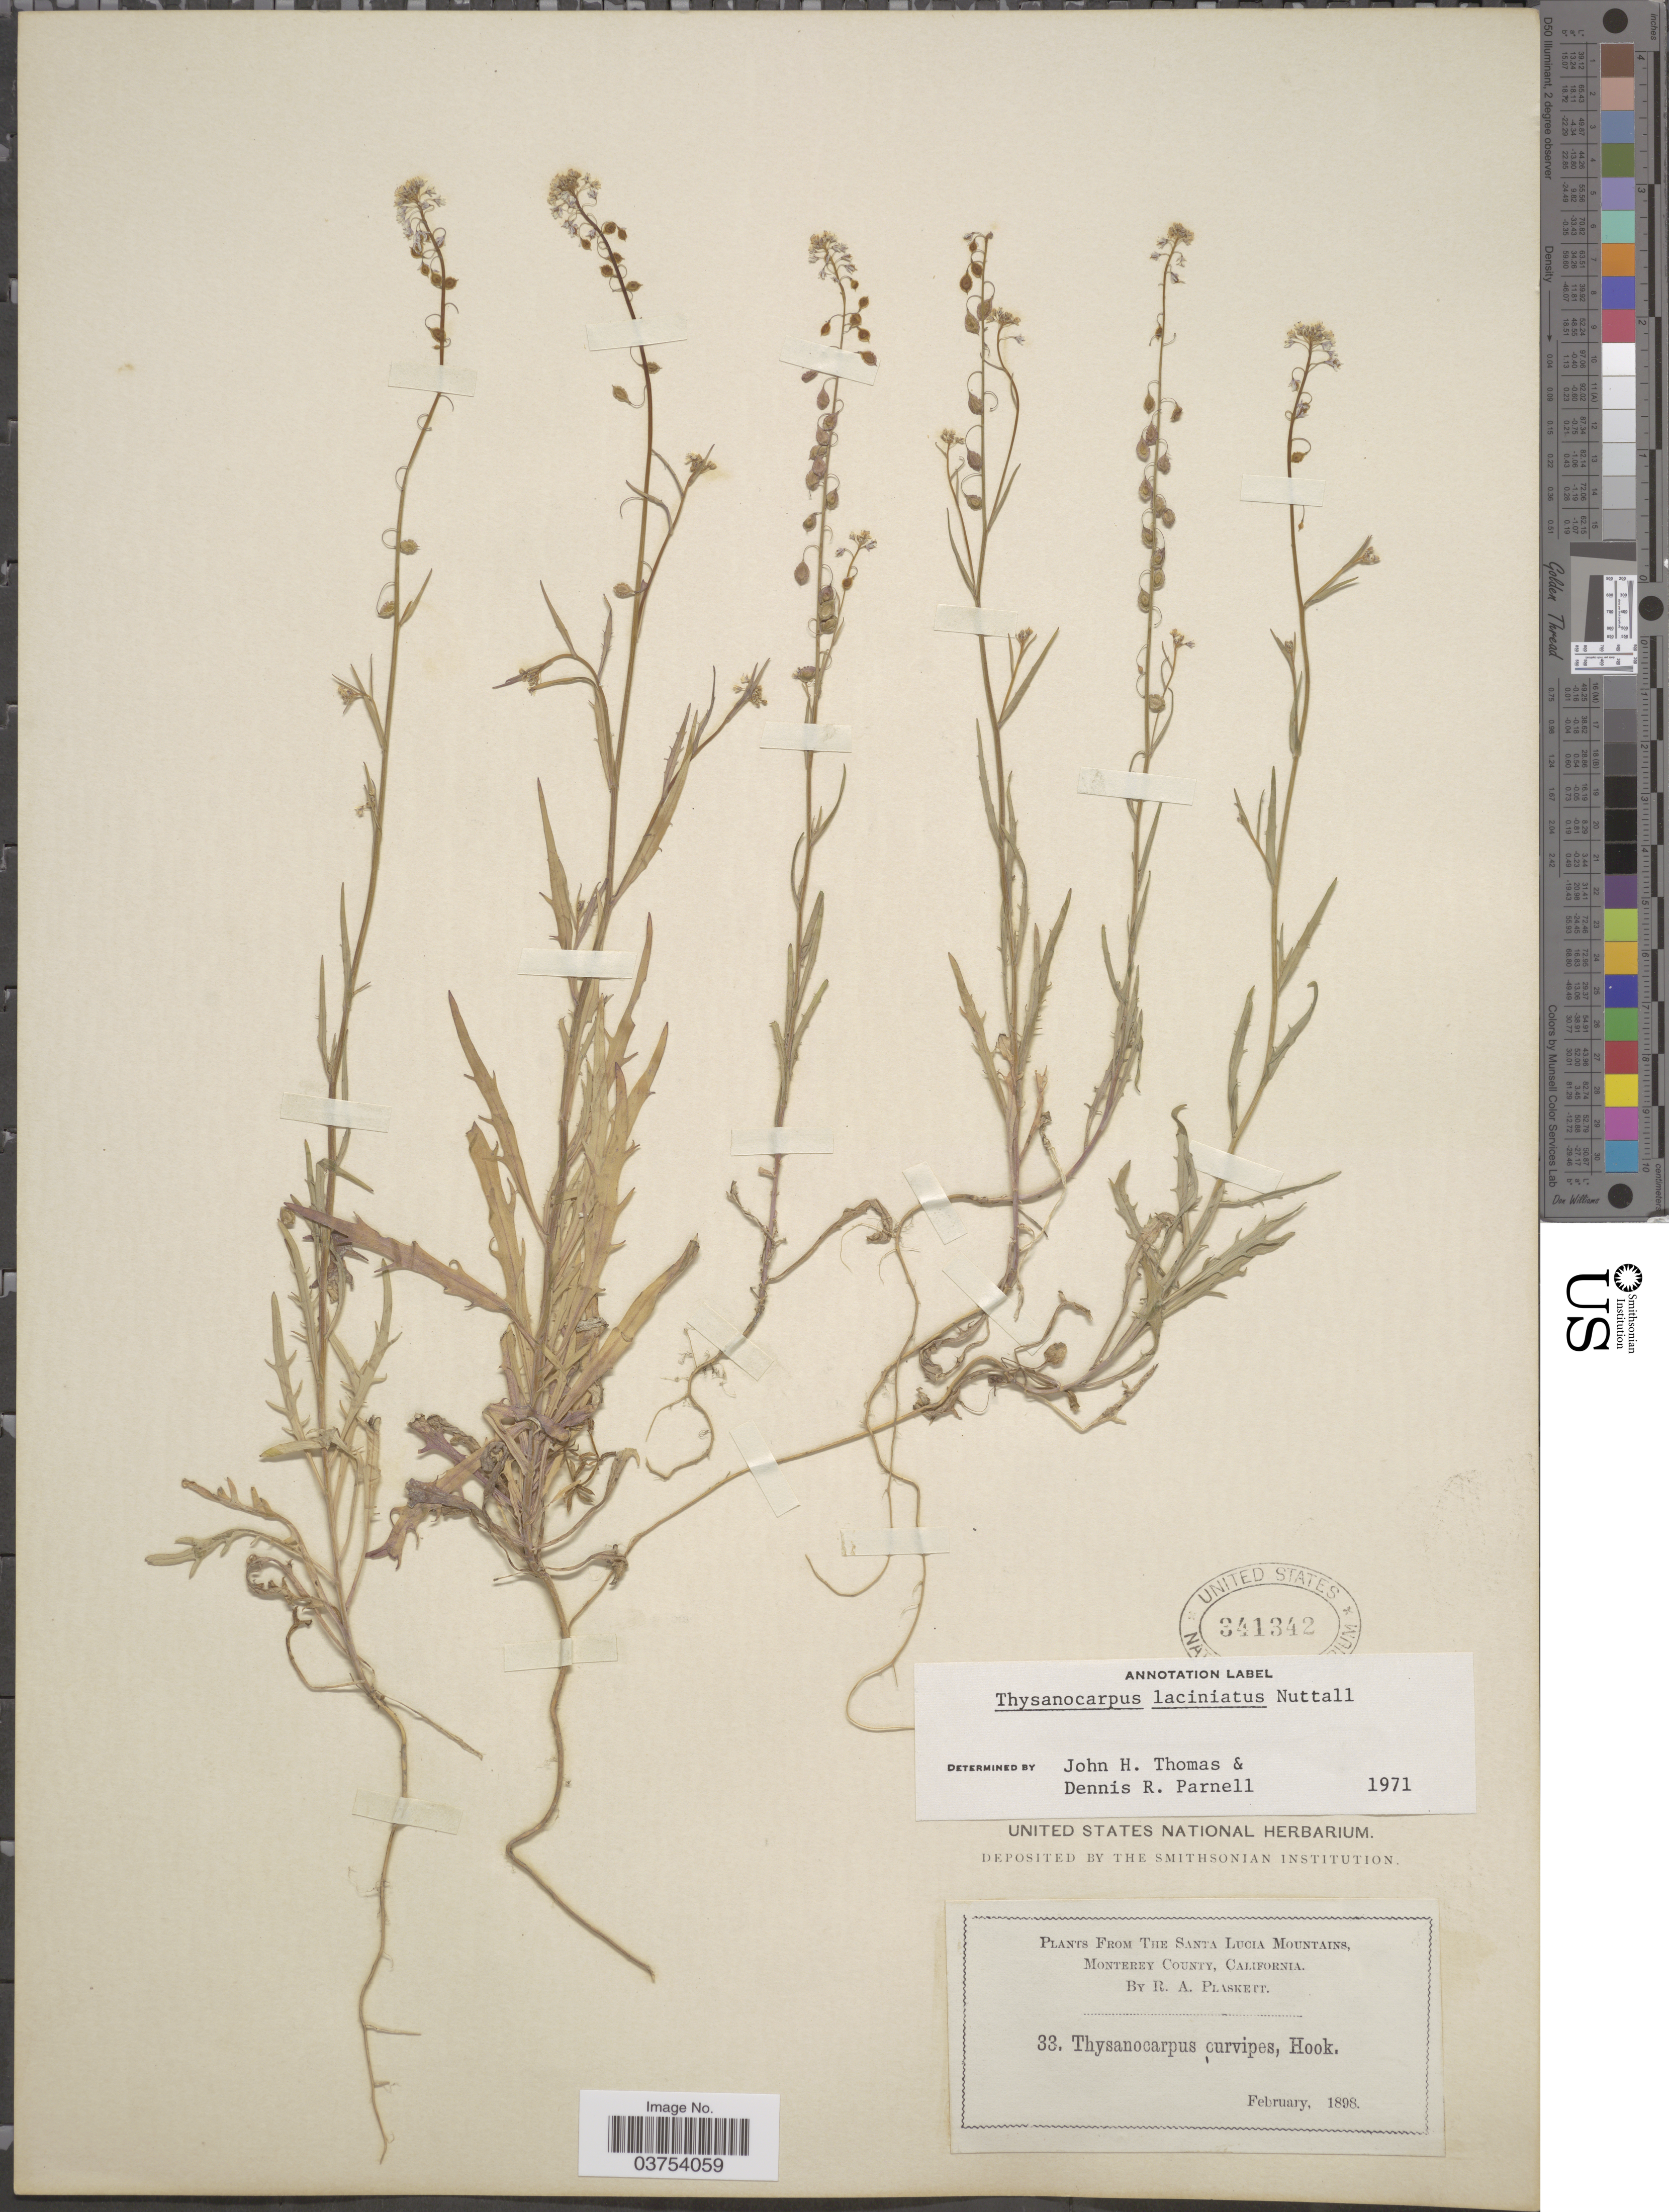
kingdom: Plantae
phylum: Tracheophyta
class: Magnoliopsida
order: Brassicales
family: Brassicaceae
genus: Thysanocarpus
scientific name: Thysanocarpus laciniatus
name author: Nutt. in Torr. & A. Gray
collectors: R. Plaskett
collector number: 33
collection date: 1898-02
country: United States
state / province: California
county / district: Monterey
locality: The Santa Lucia Mountains, Monterey County.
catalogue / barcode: US 341342